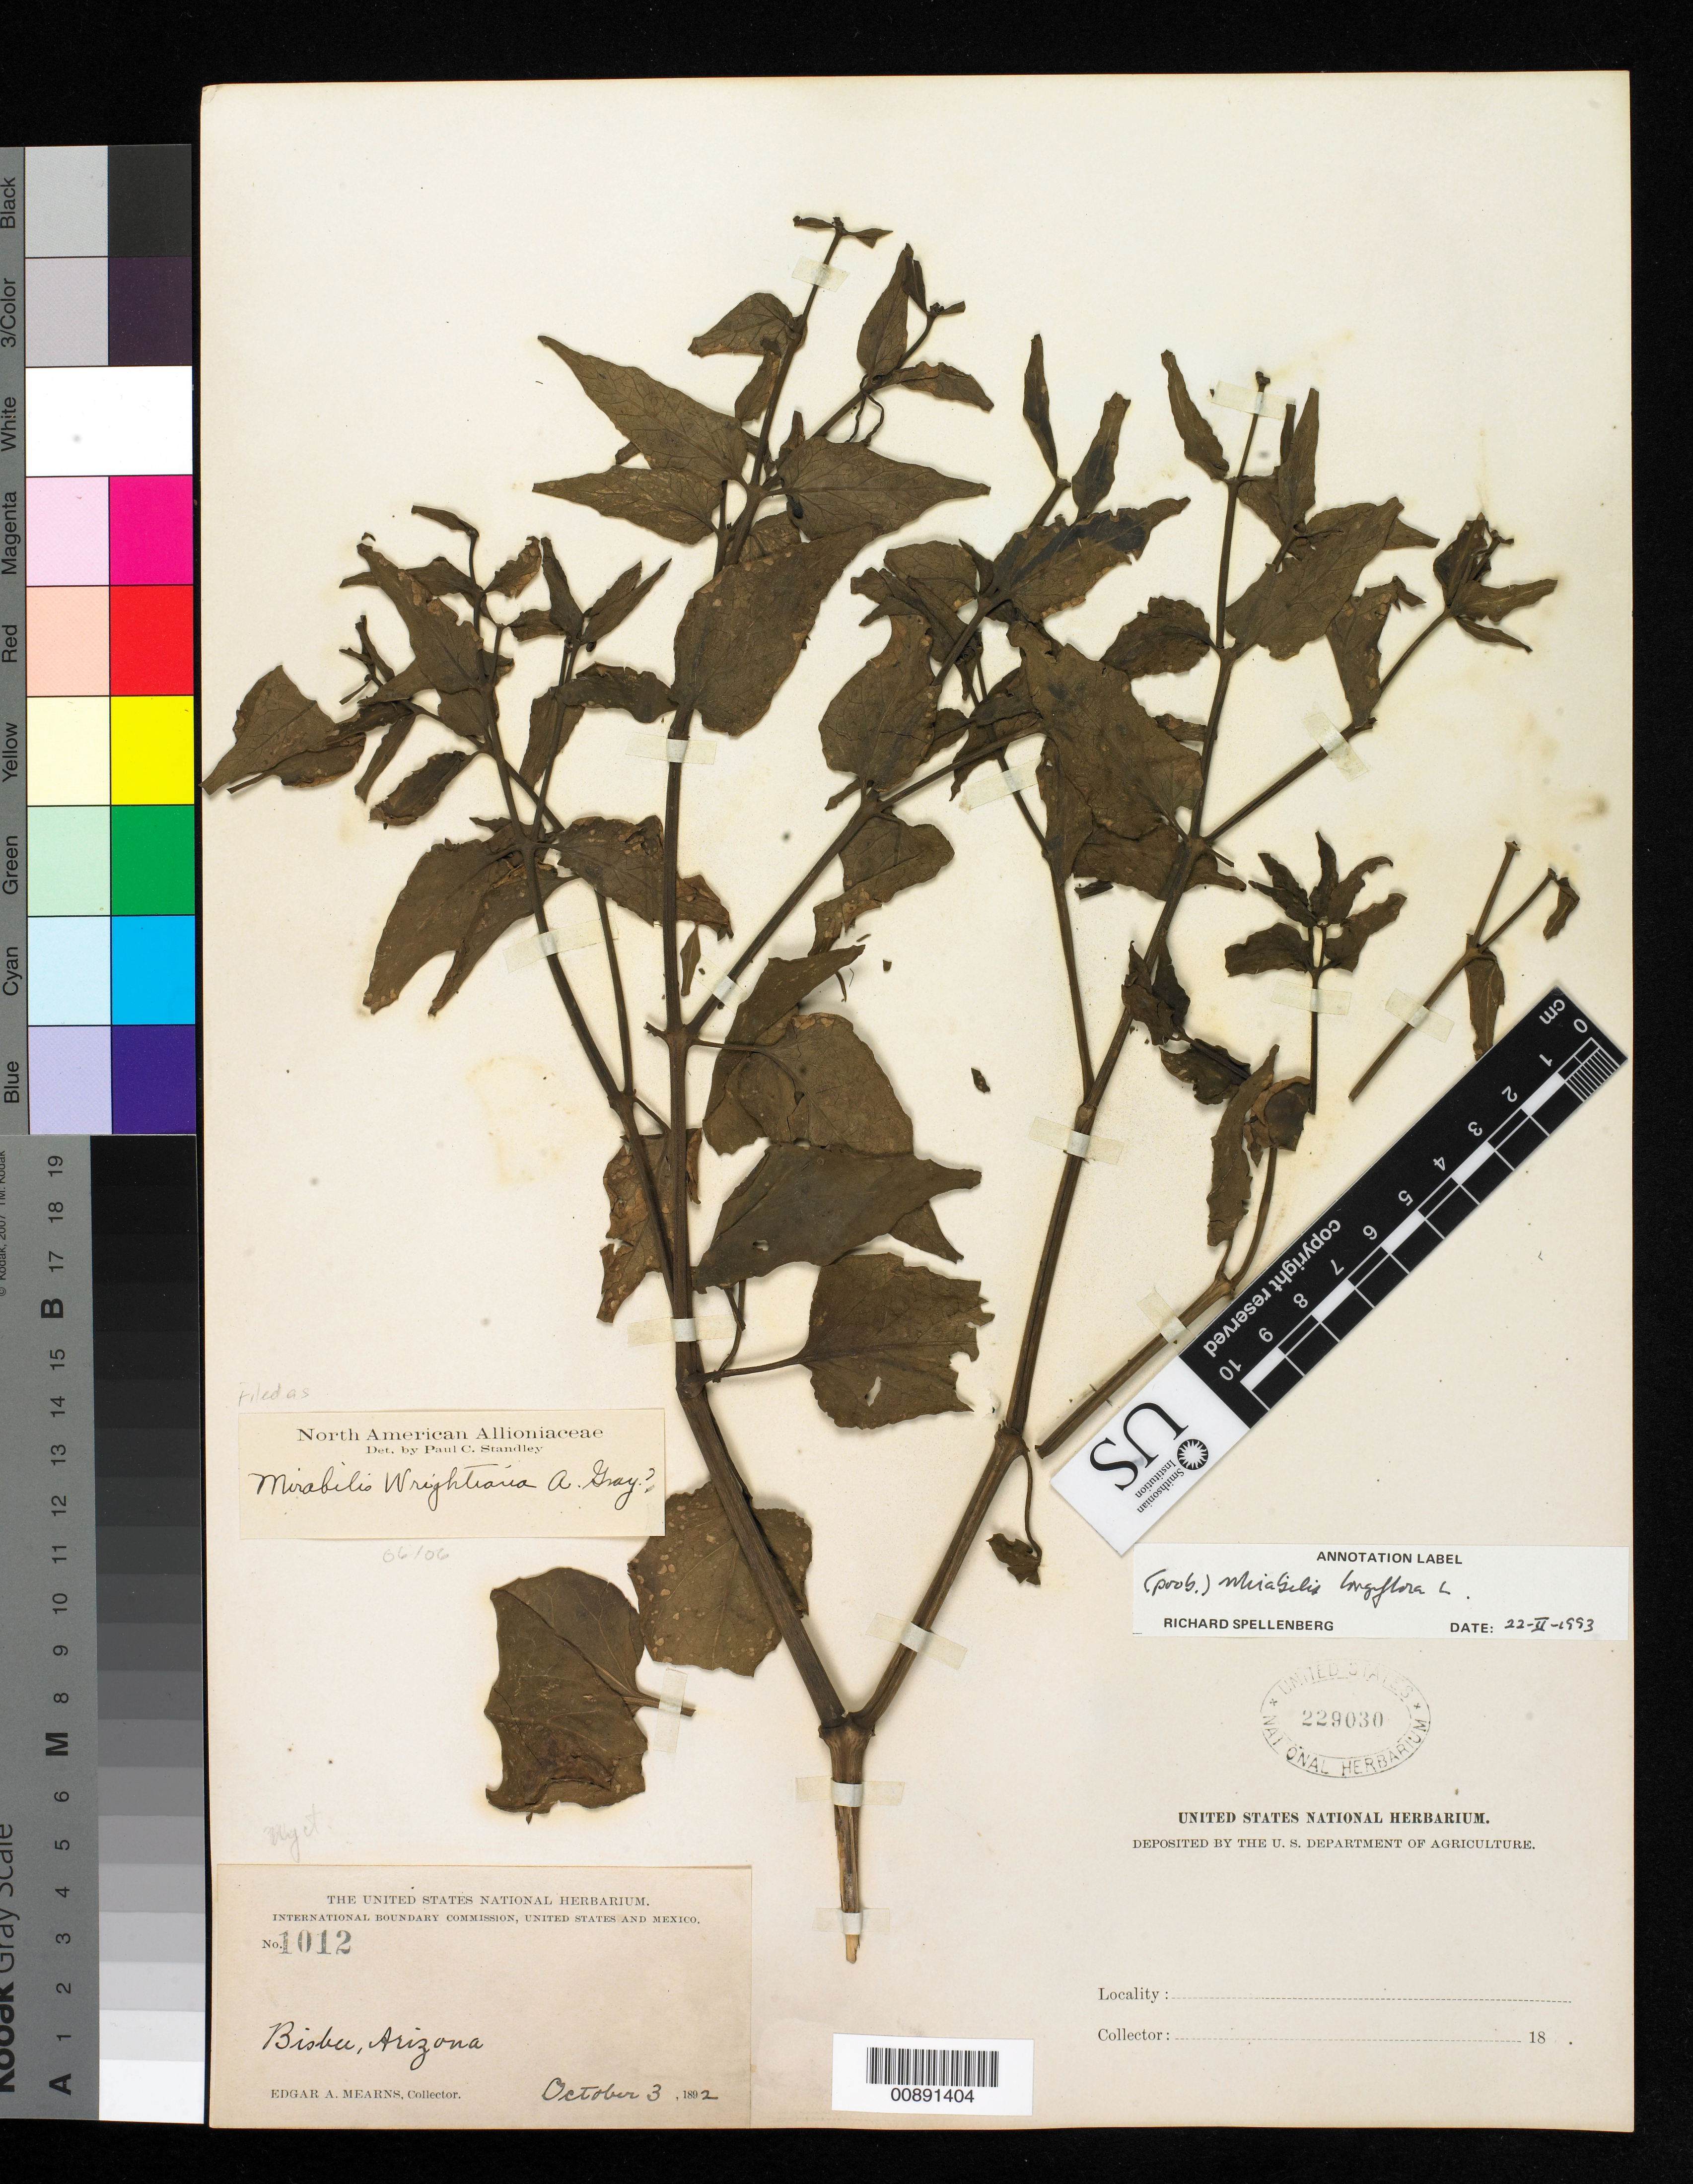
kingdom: Plantae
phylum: Tracheophyta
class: Magnoliopsida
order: Caryophyllales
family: Nyctaginaceae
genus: Mirabilis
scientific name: Mirabilis wrightiana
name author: A. Gray & Britton ex Kearney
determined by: Standley, Paul C.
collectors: E. A. Mearns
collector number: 1012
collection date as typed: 03 Oct 1892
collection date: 1892-10-03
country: United States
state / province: Arizona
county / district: Cochise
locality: Bisbee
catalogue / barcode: US 229030